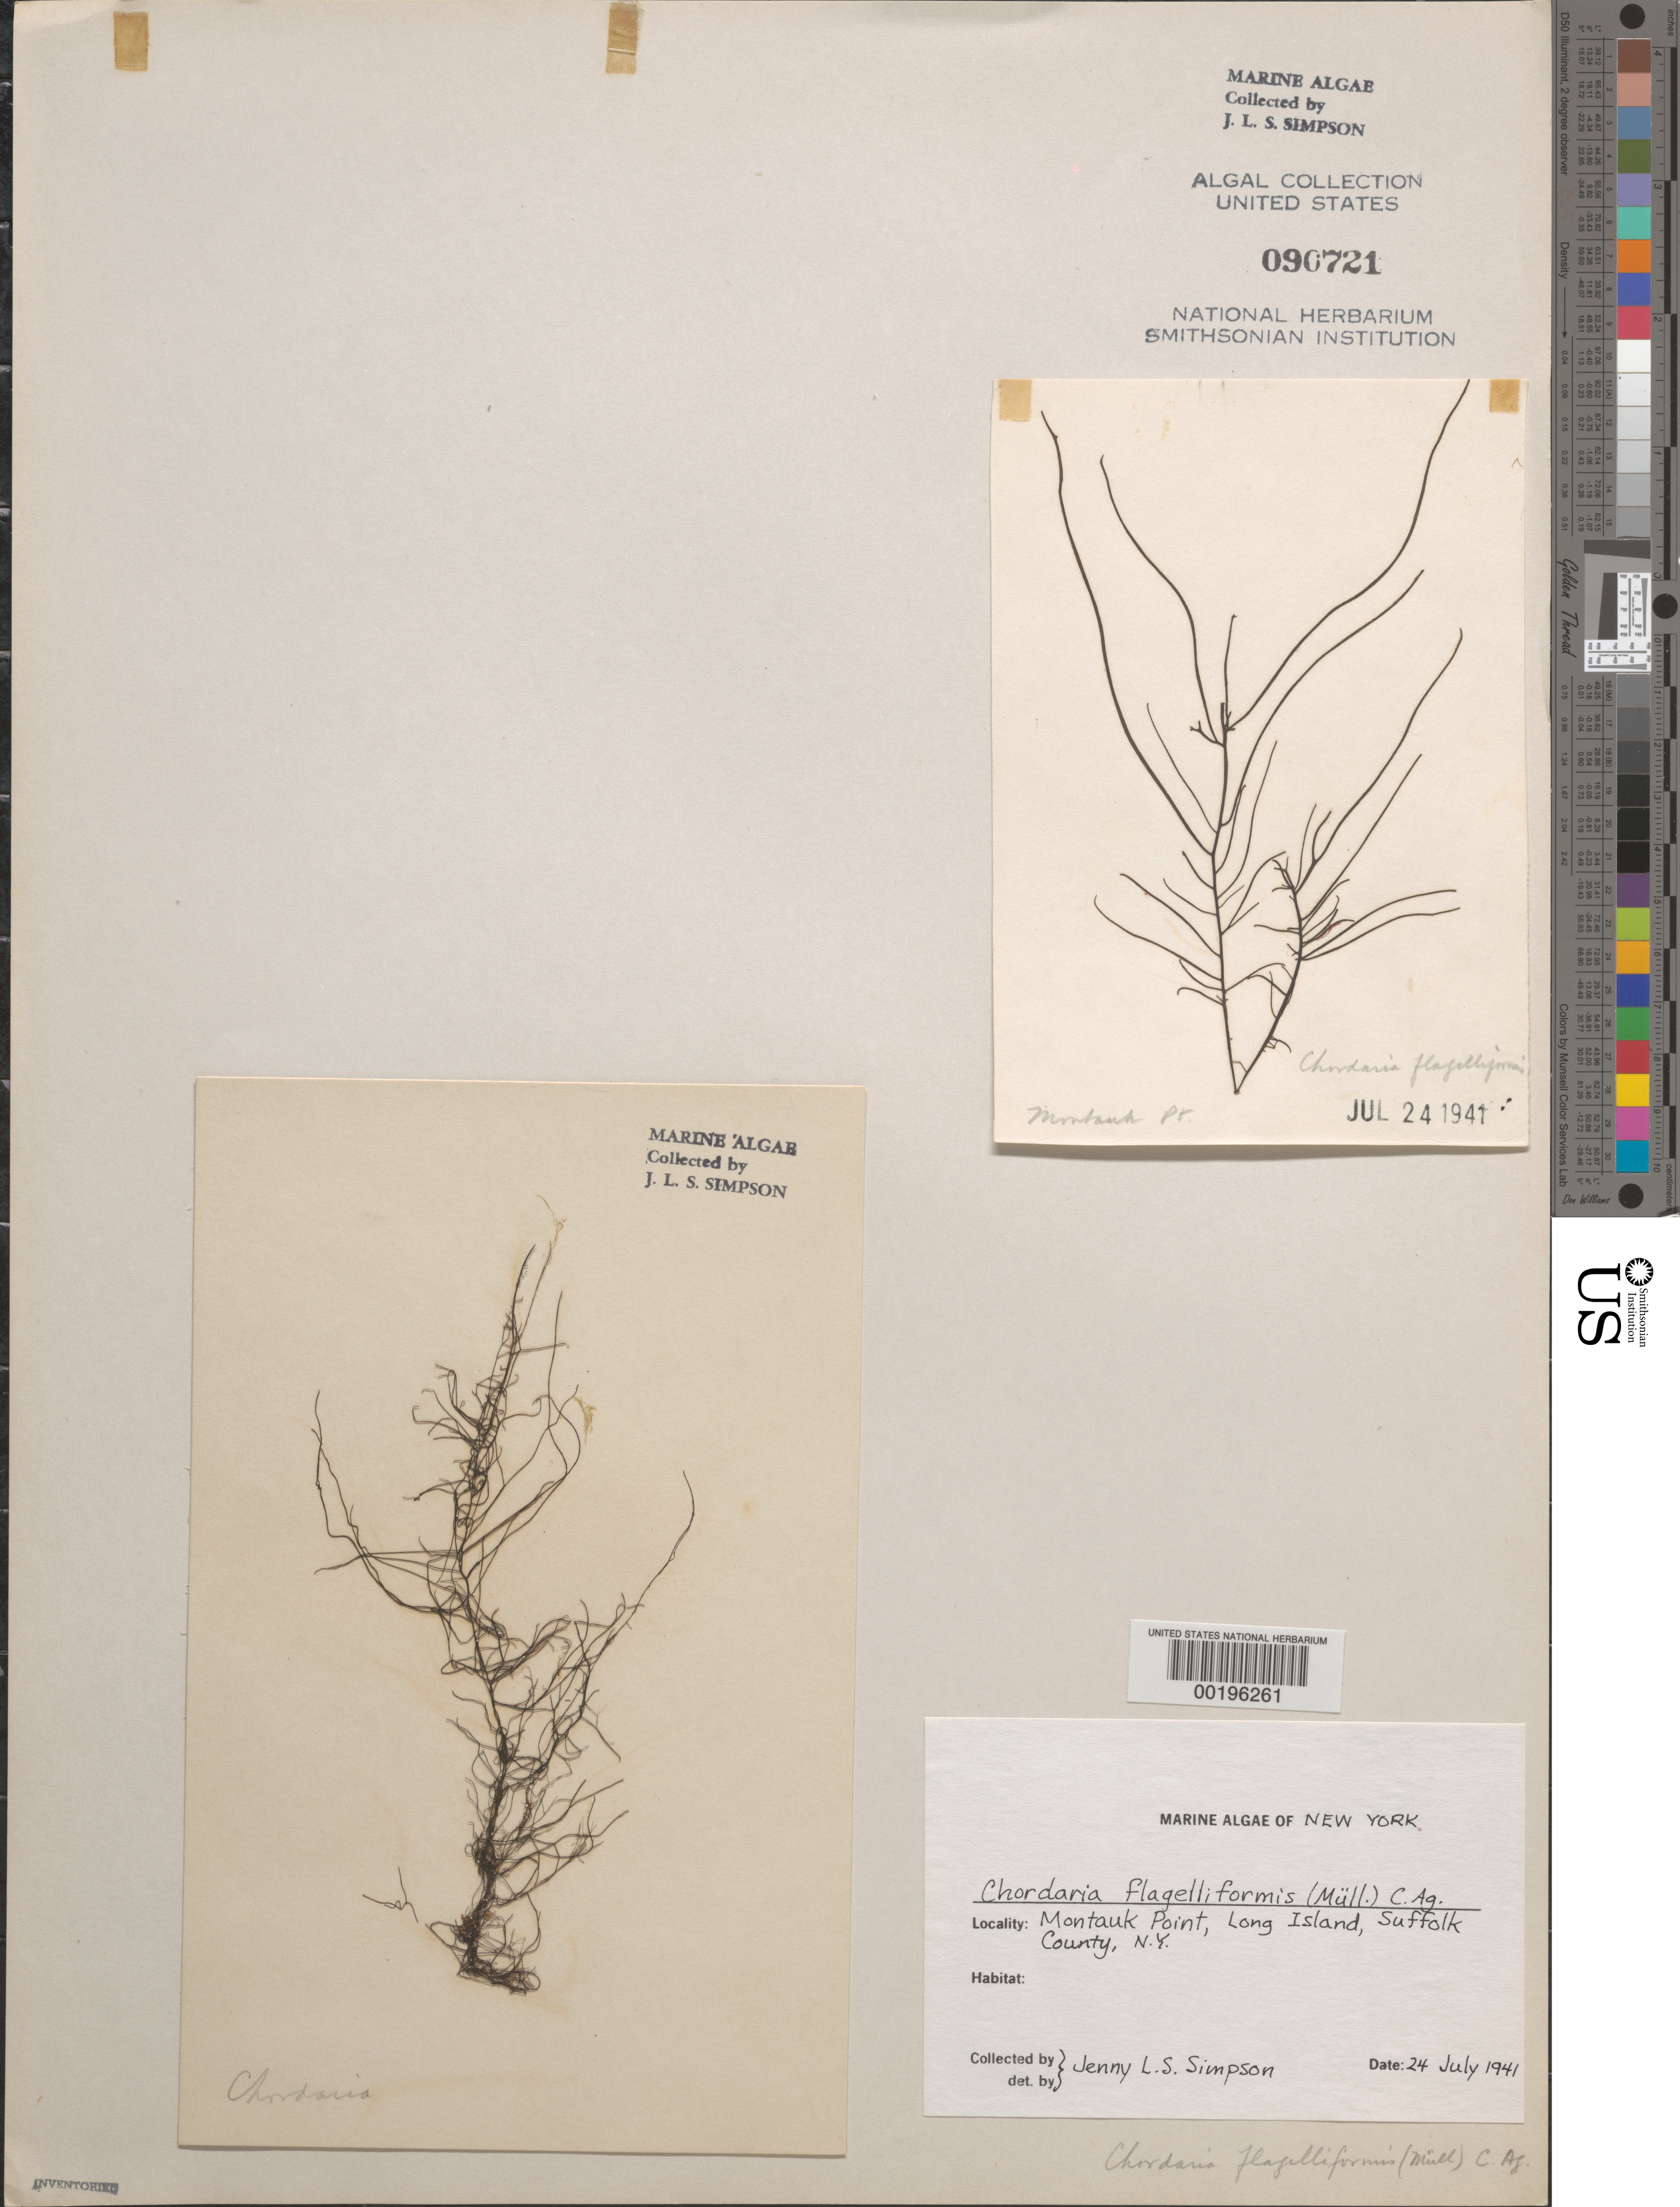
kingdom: Chromista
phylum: Ochrophyta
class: Phaeophyceae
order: Ectocarpales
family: Chordariaceae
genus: Chordaria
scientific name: Chordaria flagelliformis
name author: (Hudson) Grev.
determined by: Simpson, J. L. S.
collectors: J. Simpson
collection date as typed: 24 Jul 1941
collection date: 1941-07-24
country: United States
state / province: New York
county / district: Suffolk County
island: Long Island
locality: Montauk Point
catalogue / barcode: US 90721